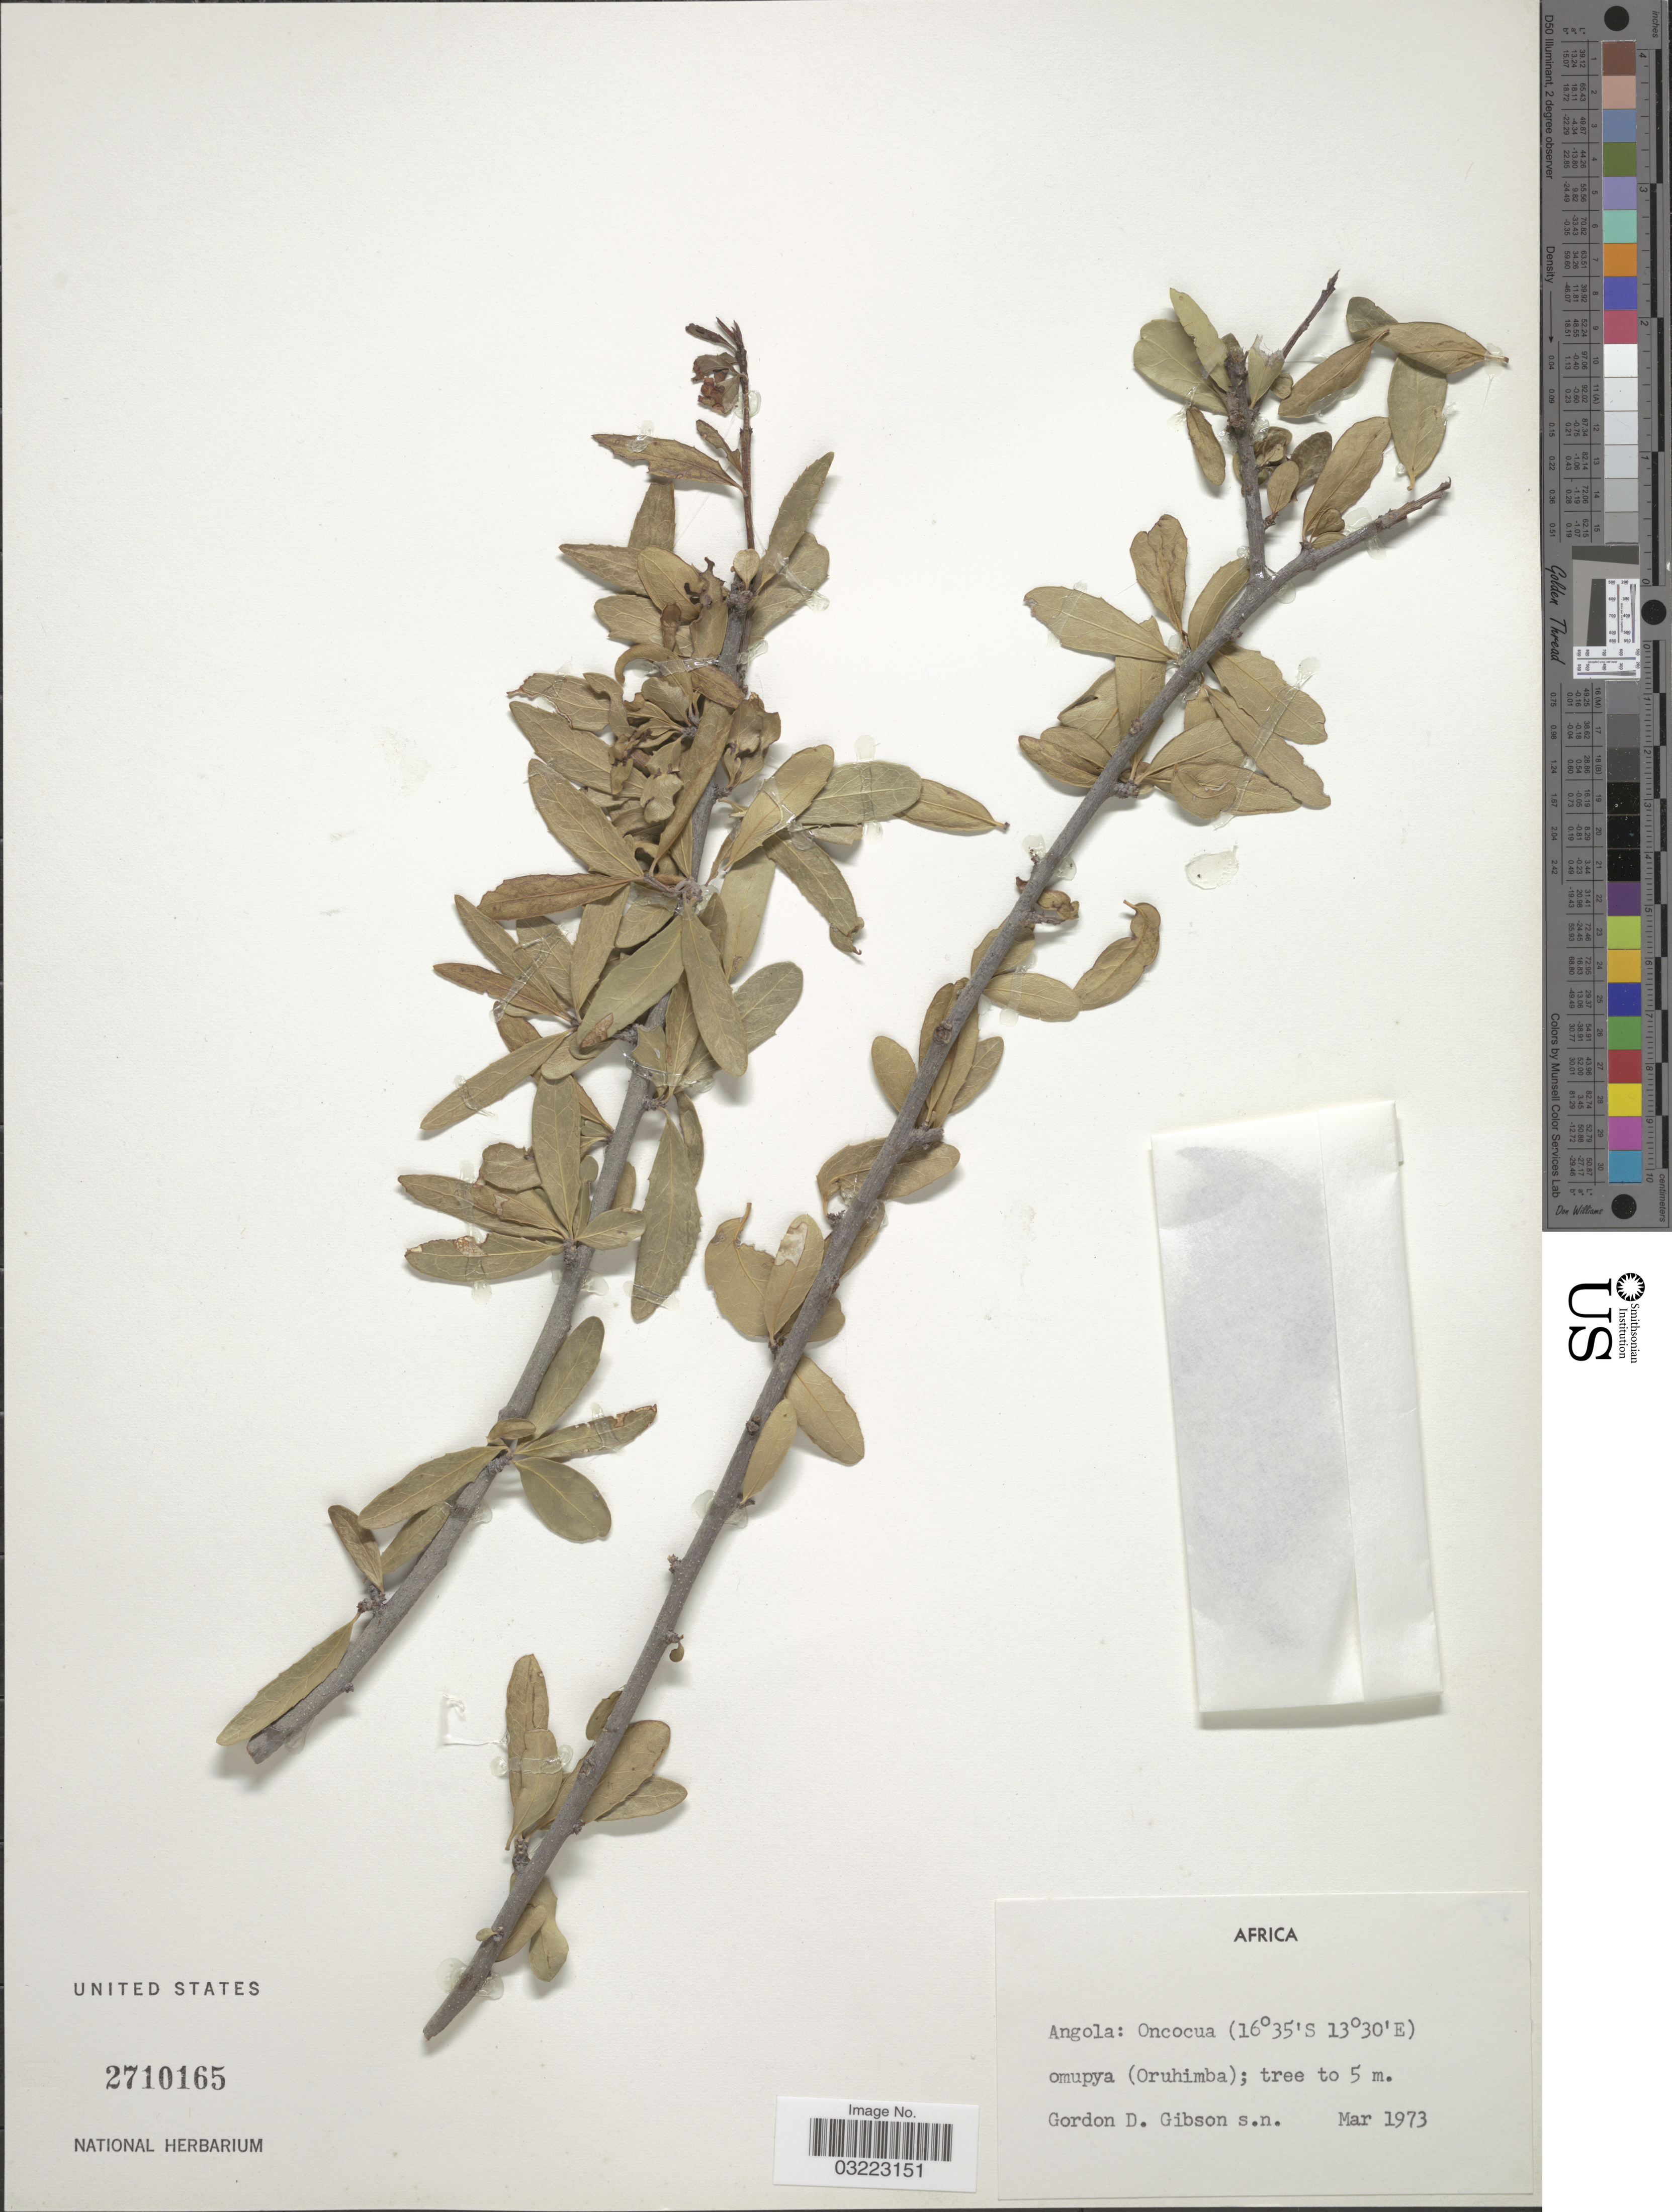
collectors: G. D. Gibson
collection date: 1973-03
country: Angola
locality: Oncocua omupya (Oruhimba) [unsure placement].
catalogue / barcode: US 2710165